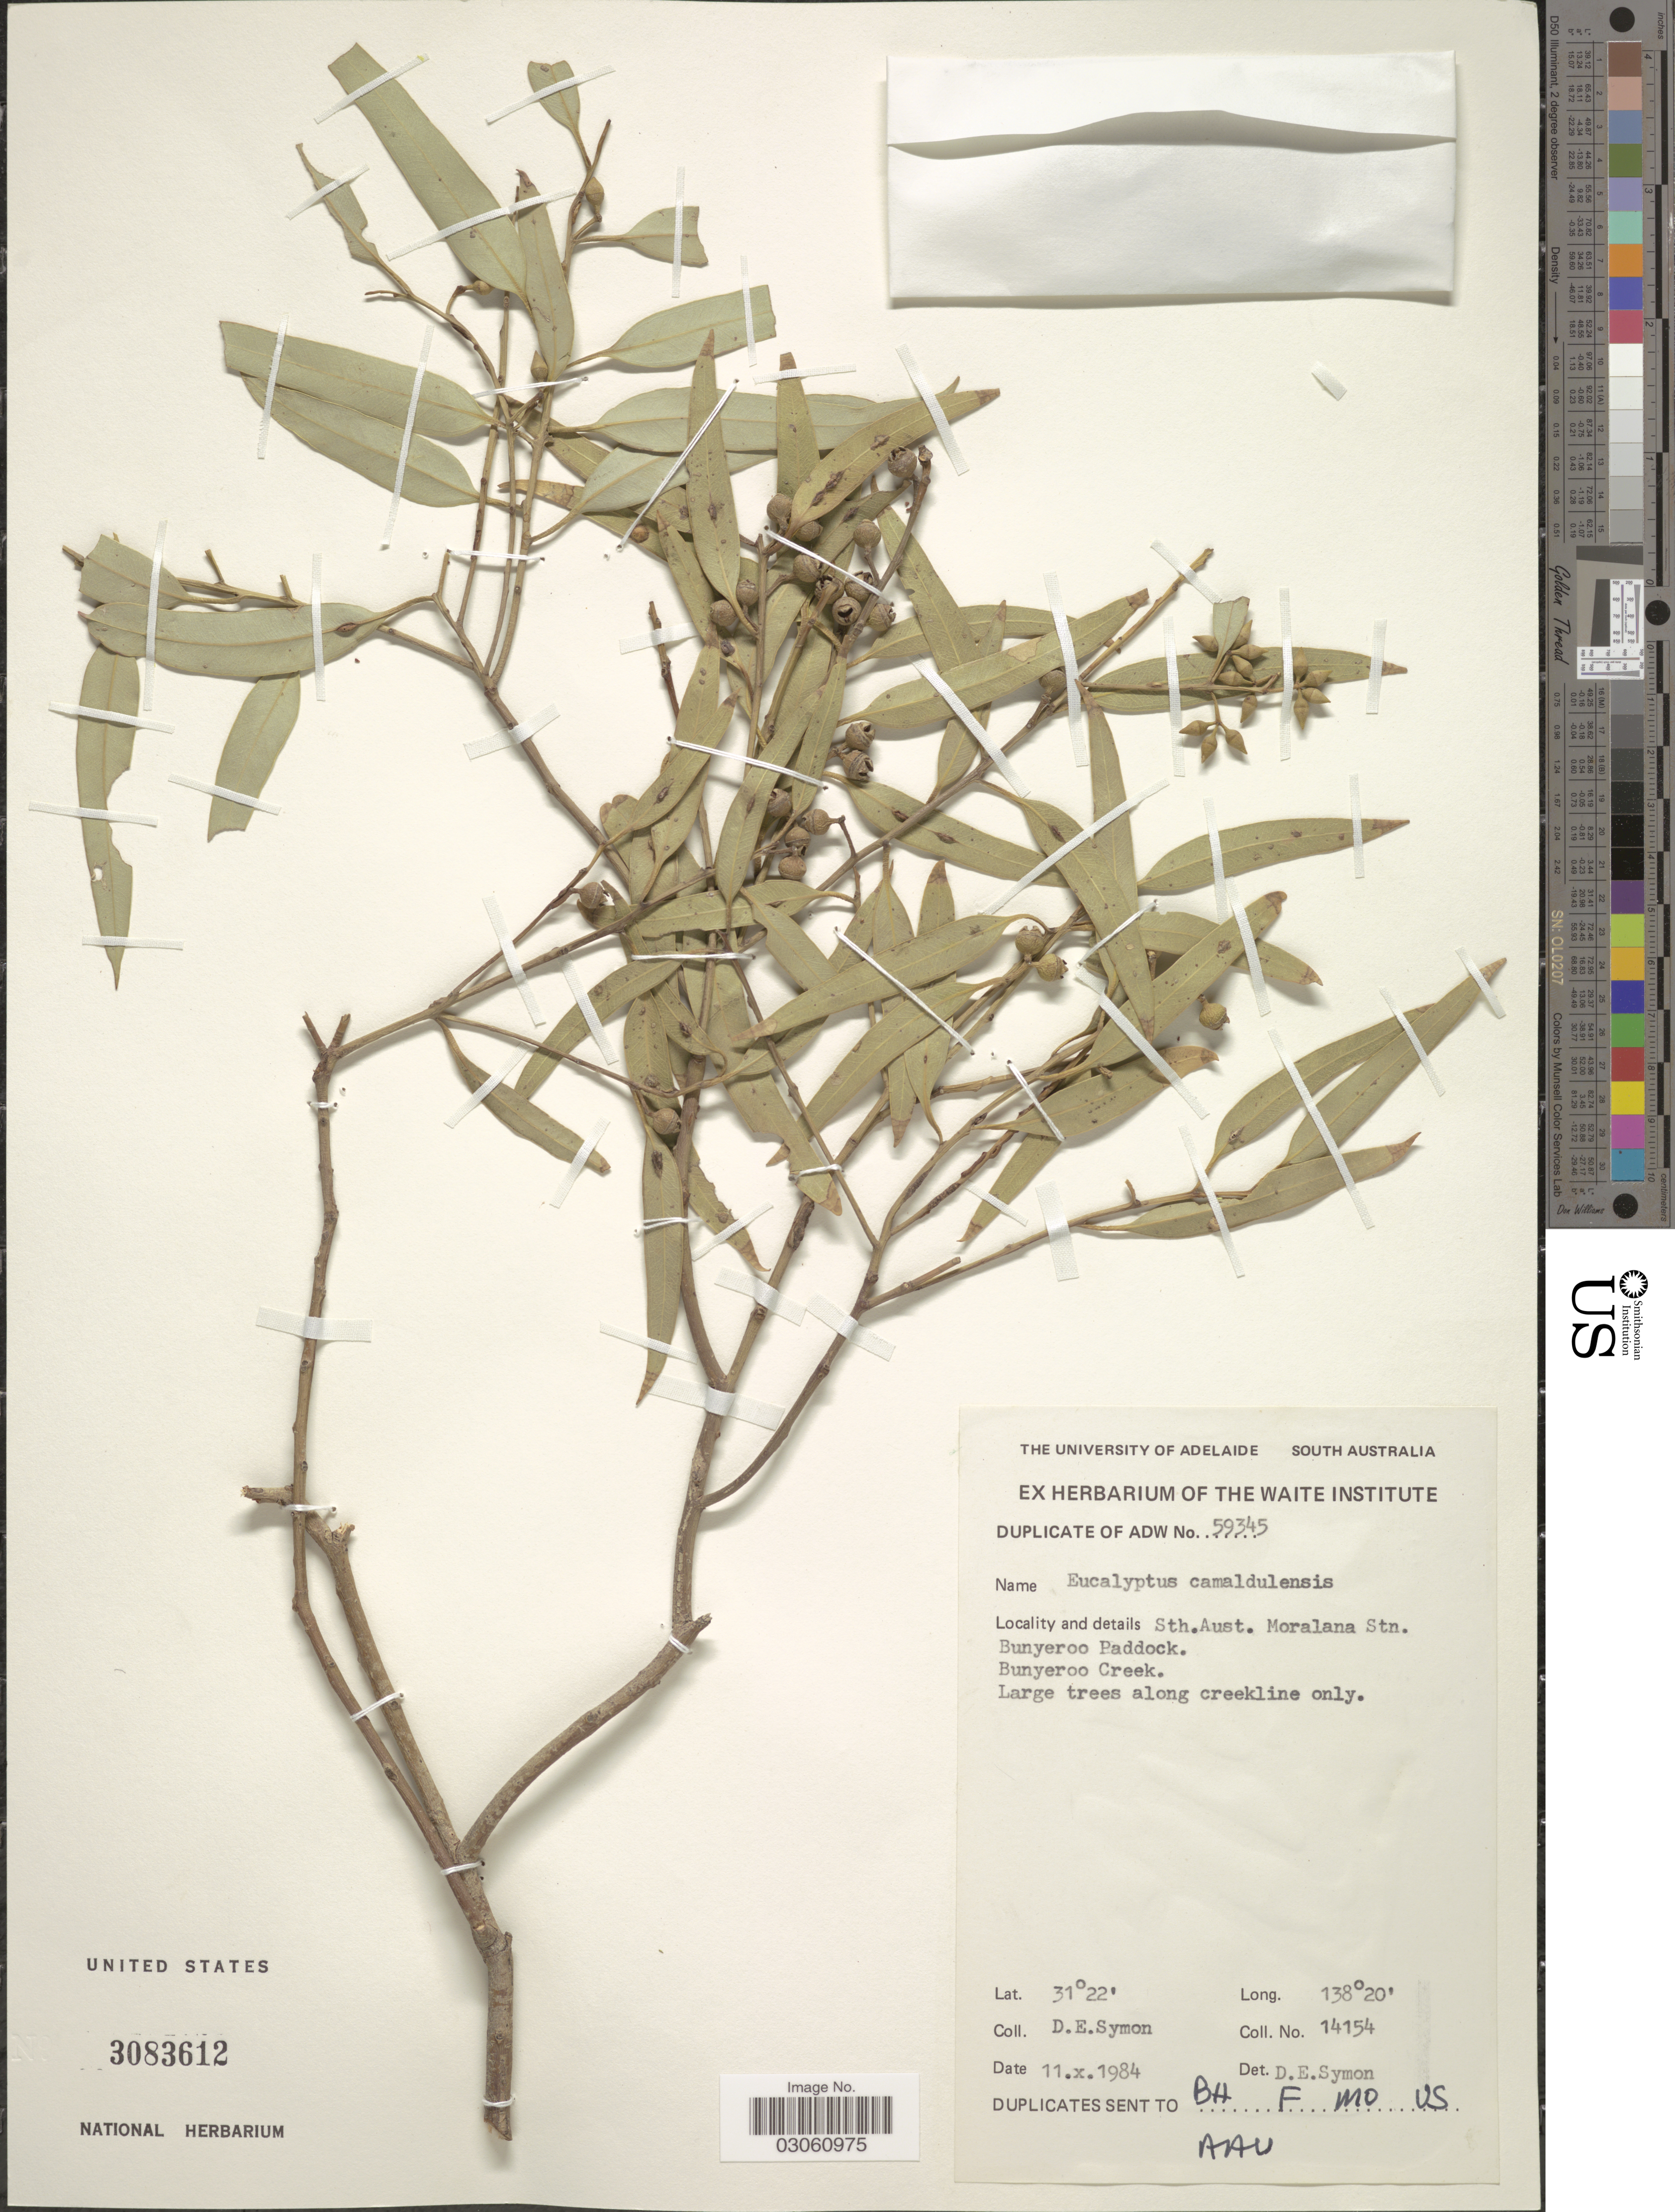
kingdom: Plantae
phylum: Tracheophyta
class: Magnoliopsida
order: Myrtales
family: Myrtaceae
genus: Eucalyptus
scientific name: Eucalyptus camaldulensis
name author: Dehnh.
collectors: D. Symon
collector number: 14154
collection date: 1984-10-11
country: Australia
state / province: South Australia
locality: Sth. Aust., Moralana Stn., Bunyeroo Paddock, Bunyeroo Creek.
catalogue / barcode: US 3083612